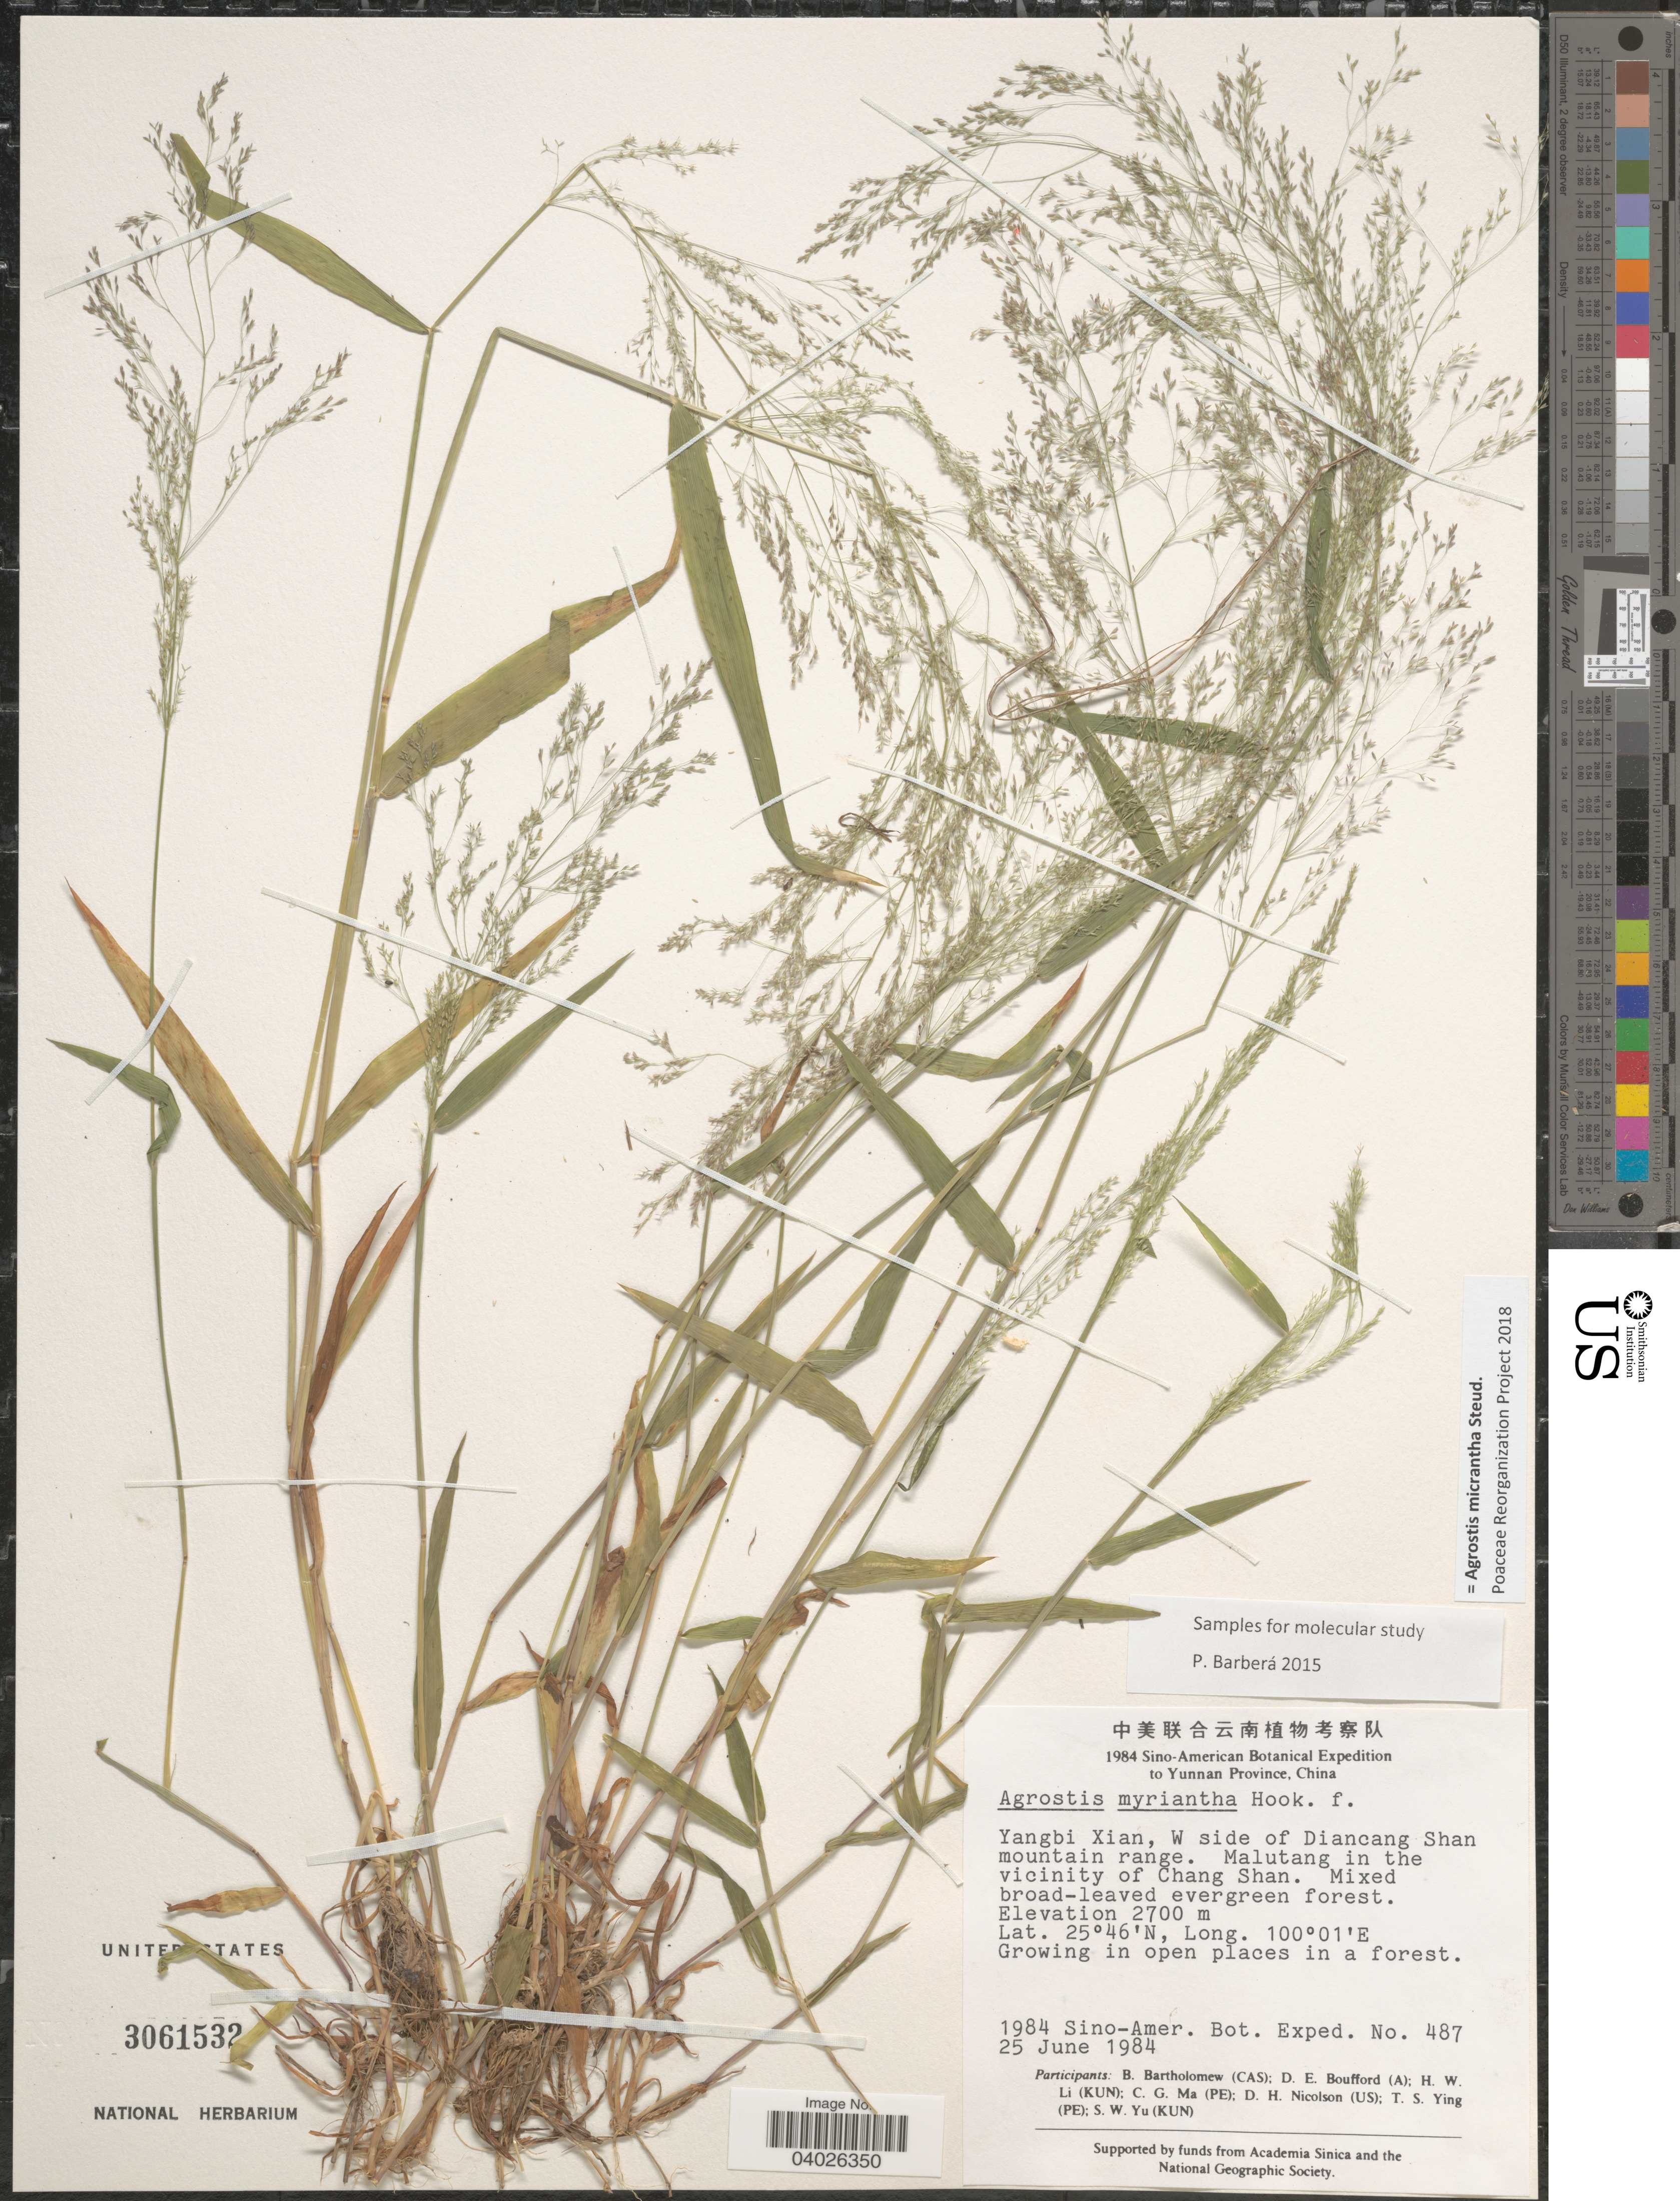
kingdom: Plantae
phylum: Tracheophyta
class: Liliopsida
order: Poales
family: Poaceae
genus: Agrostis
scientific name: Agrostis micrantha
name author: Steud.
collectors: Sino-Amer. Bot. Exped. 1984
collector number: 487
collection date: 1984-06-25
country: China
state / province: Yunnan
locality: Yangbi Xian, W side of Diancang Shan mountain range. Malutang in the vicinity of Chang Shan.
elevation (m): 2700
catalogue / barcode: US 3061532